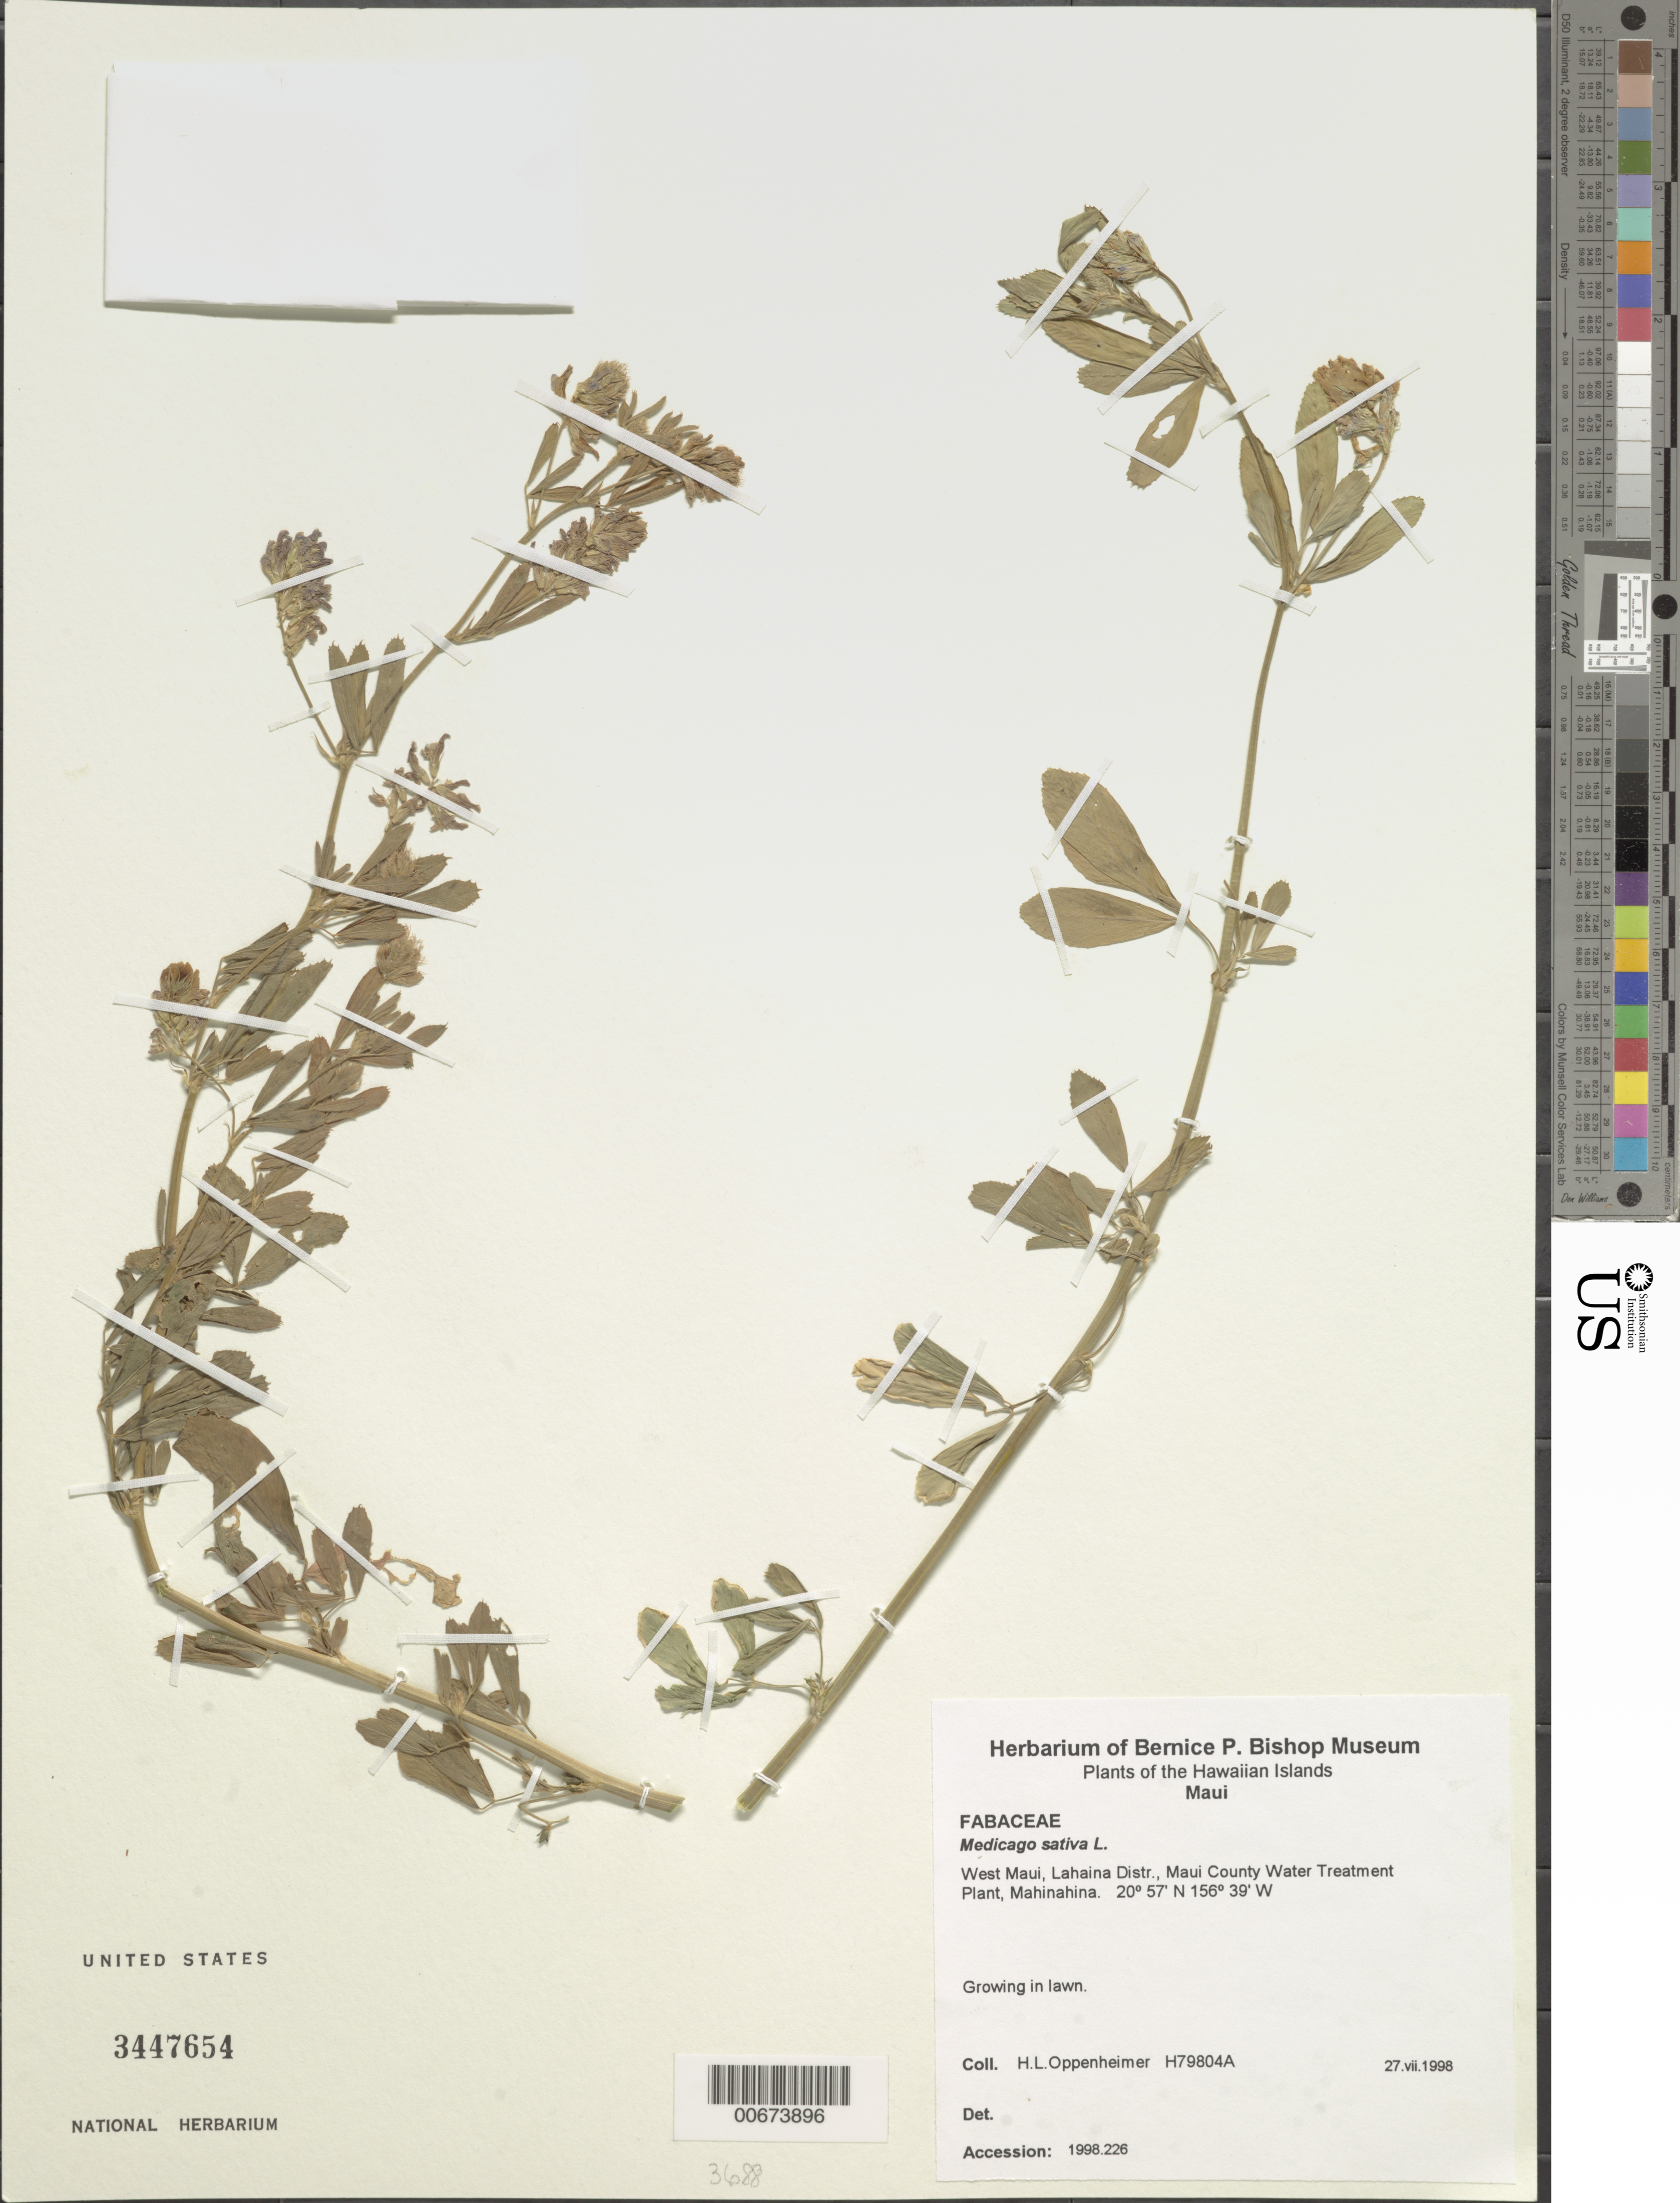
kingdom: Plantae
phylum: Tracheophyta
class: Magnoliopsida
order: Fabales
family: Fabaceae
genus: Medicago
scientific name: Medicago sativa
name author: L.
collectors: H. L. Oppenheimer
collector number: H79804A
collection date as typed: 27 Jul 1998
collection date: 1998-07-27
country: United States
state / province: Hawaii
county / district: Maui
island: Maui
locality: West Maui, Lahaina Distr., Maui County Water Treatment Plant, Mahinahina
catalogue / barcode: US 3447654